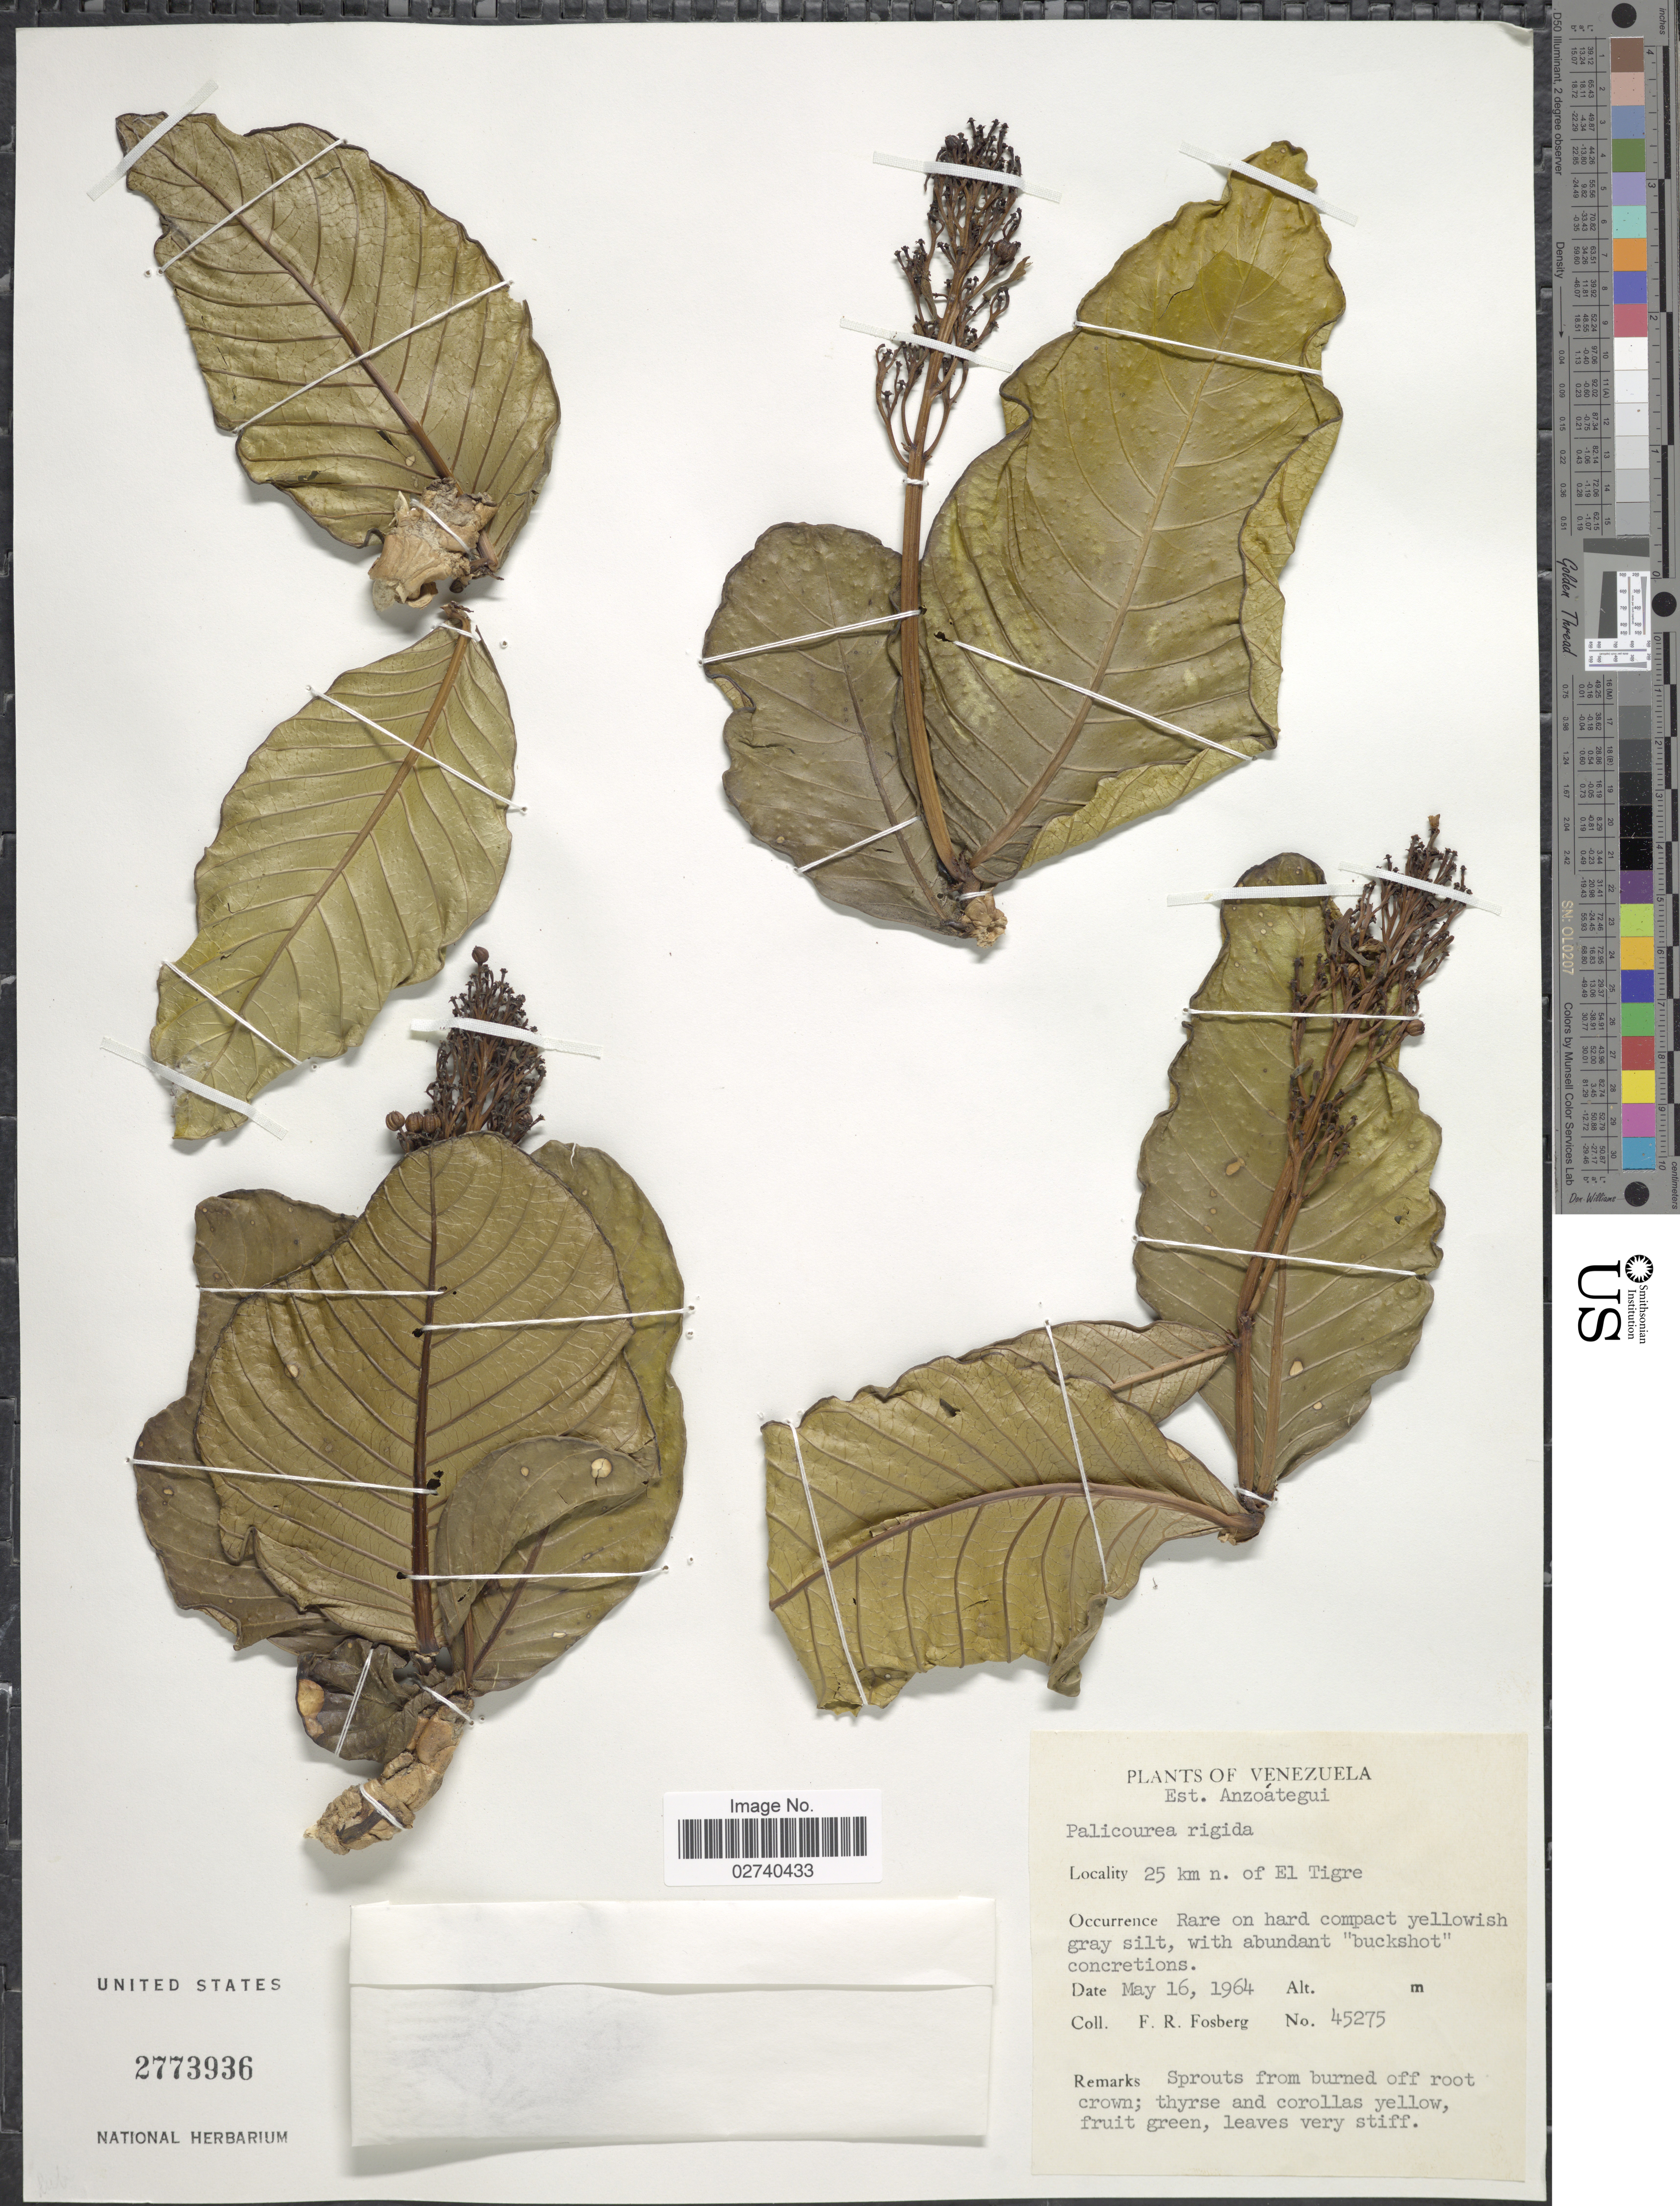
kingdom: Plantae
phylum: Tracheophyta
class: Magnoliopsida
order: Gentianales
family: Rubiaceae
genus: Palicourea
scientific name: Palicourea rigida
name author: Kunth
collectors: F. R. Fosberg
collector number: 45275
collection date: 1964-05-16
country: Venezuela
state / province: Anzoategui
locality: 25 km n. of El Tigre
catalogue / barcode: US 2773936